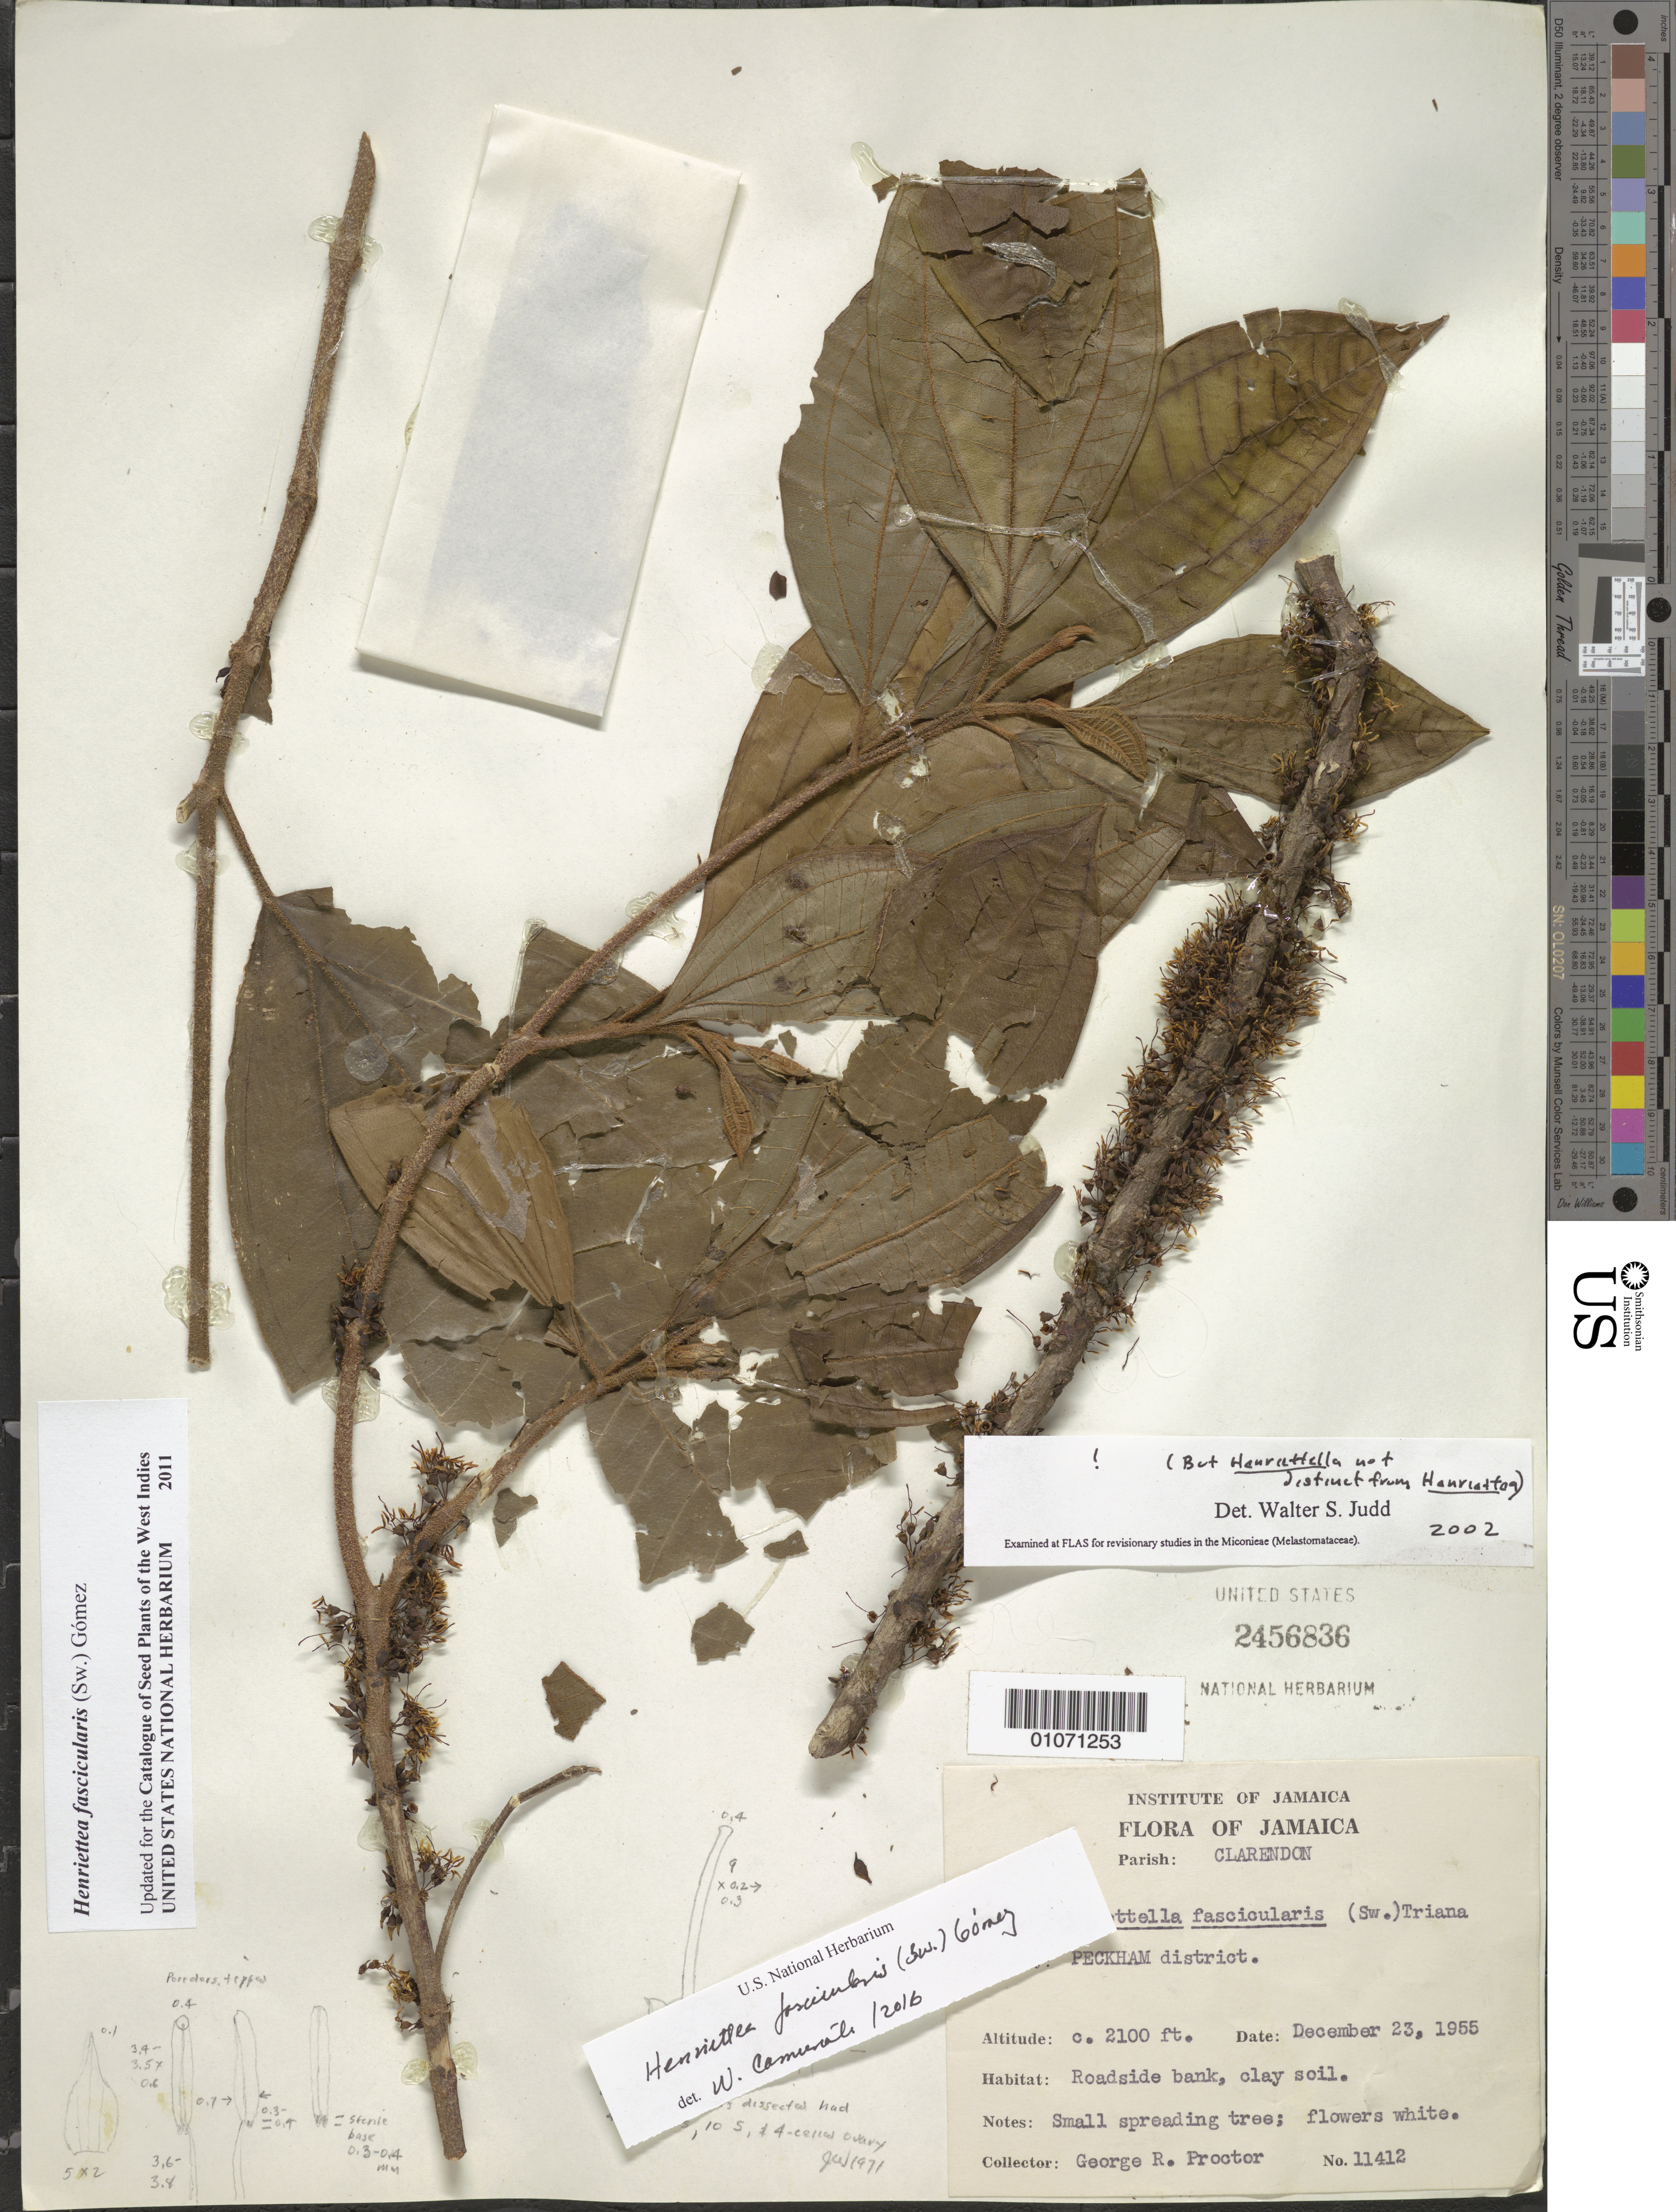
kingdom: Plantae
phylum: Tracheophyta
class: Magnoliopsida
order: Myrtales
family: Melastomataceae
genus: Henriettea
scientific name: Henriettea fascicularis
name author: (Sw.) M. Gómez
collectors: G. R. Proctor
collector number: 11412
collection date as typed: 23 Dec 1955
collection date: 1955-12-23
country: Jamaica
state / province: Clarendon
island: Jamaica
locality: Peckham District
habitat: Roadside bank, clay soil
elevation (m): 640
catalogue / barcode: US 2456836